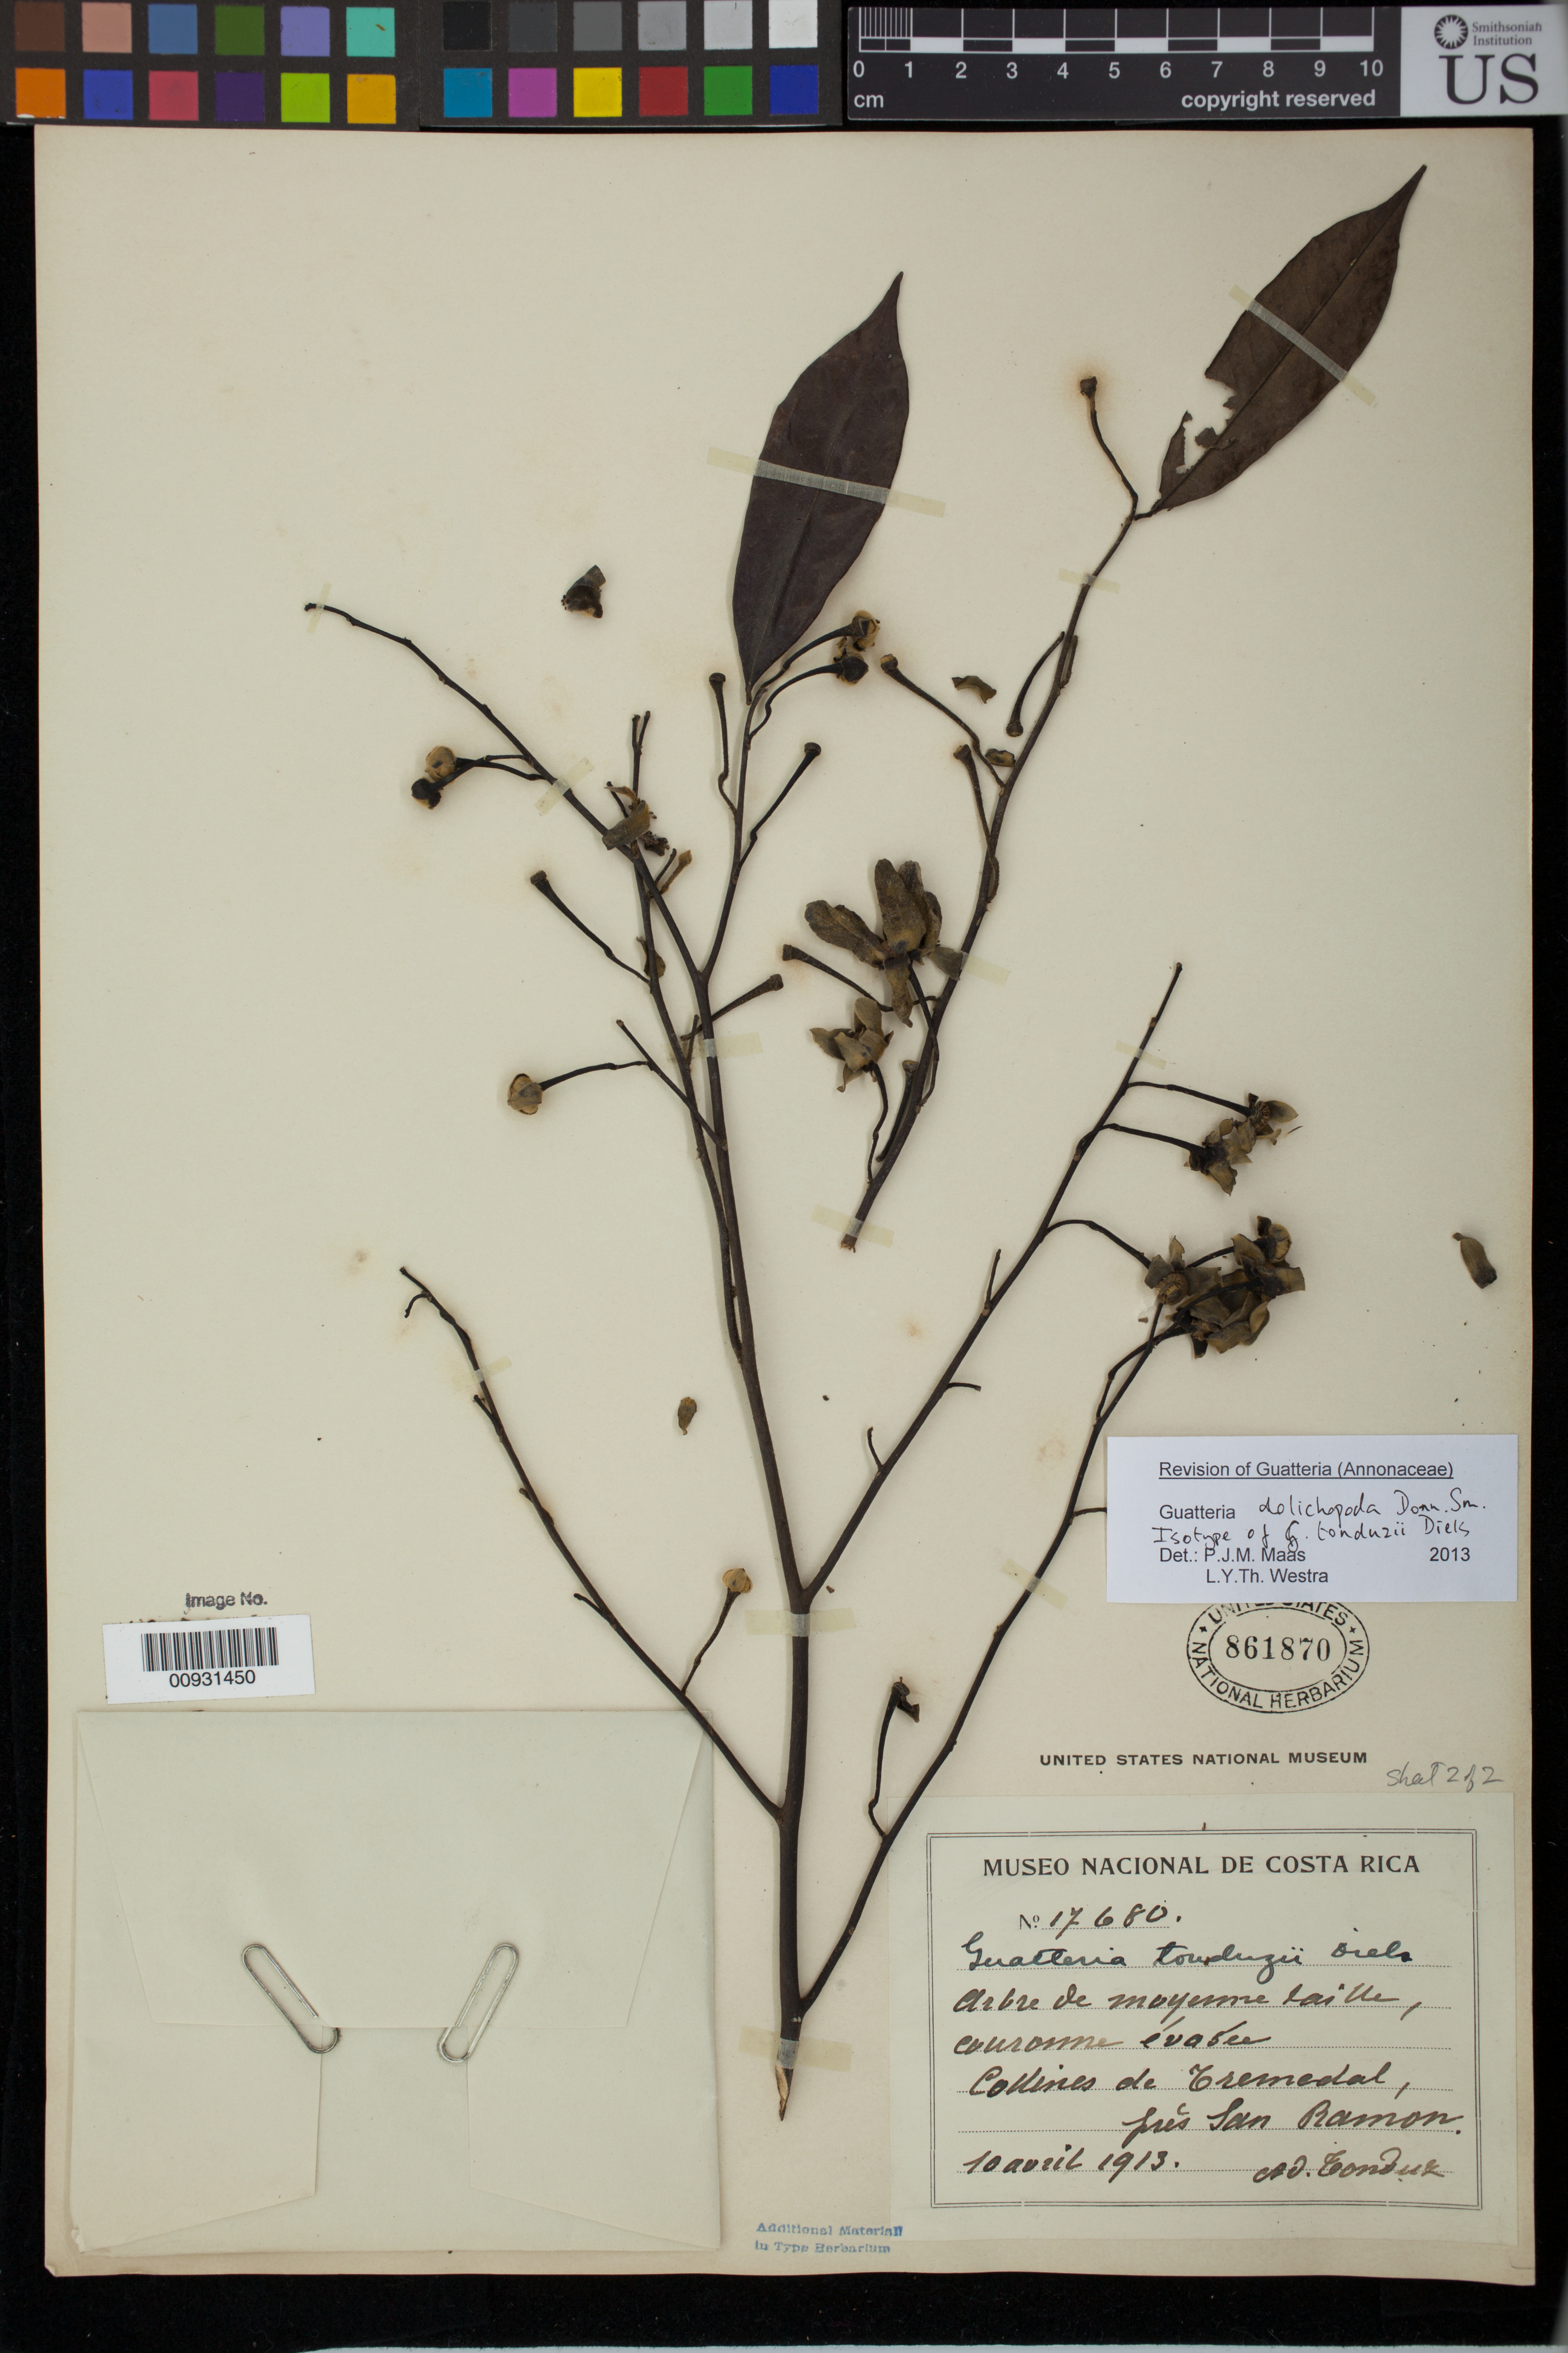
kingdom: Plantae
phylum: Tracheophyta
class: Magnoliopsida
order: Magnoliales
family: Annonaceae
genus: Guatteria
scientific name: Guatteria tonduzii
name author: Diels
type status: Isotype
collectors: A. Tonduz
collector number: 17680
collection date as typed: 10 Apr 1913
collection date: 1913-04-10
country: Costa Rica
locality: Prope San Ramon, Tremedal.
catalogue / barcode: US 861870